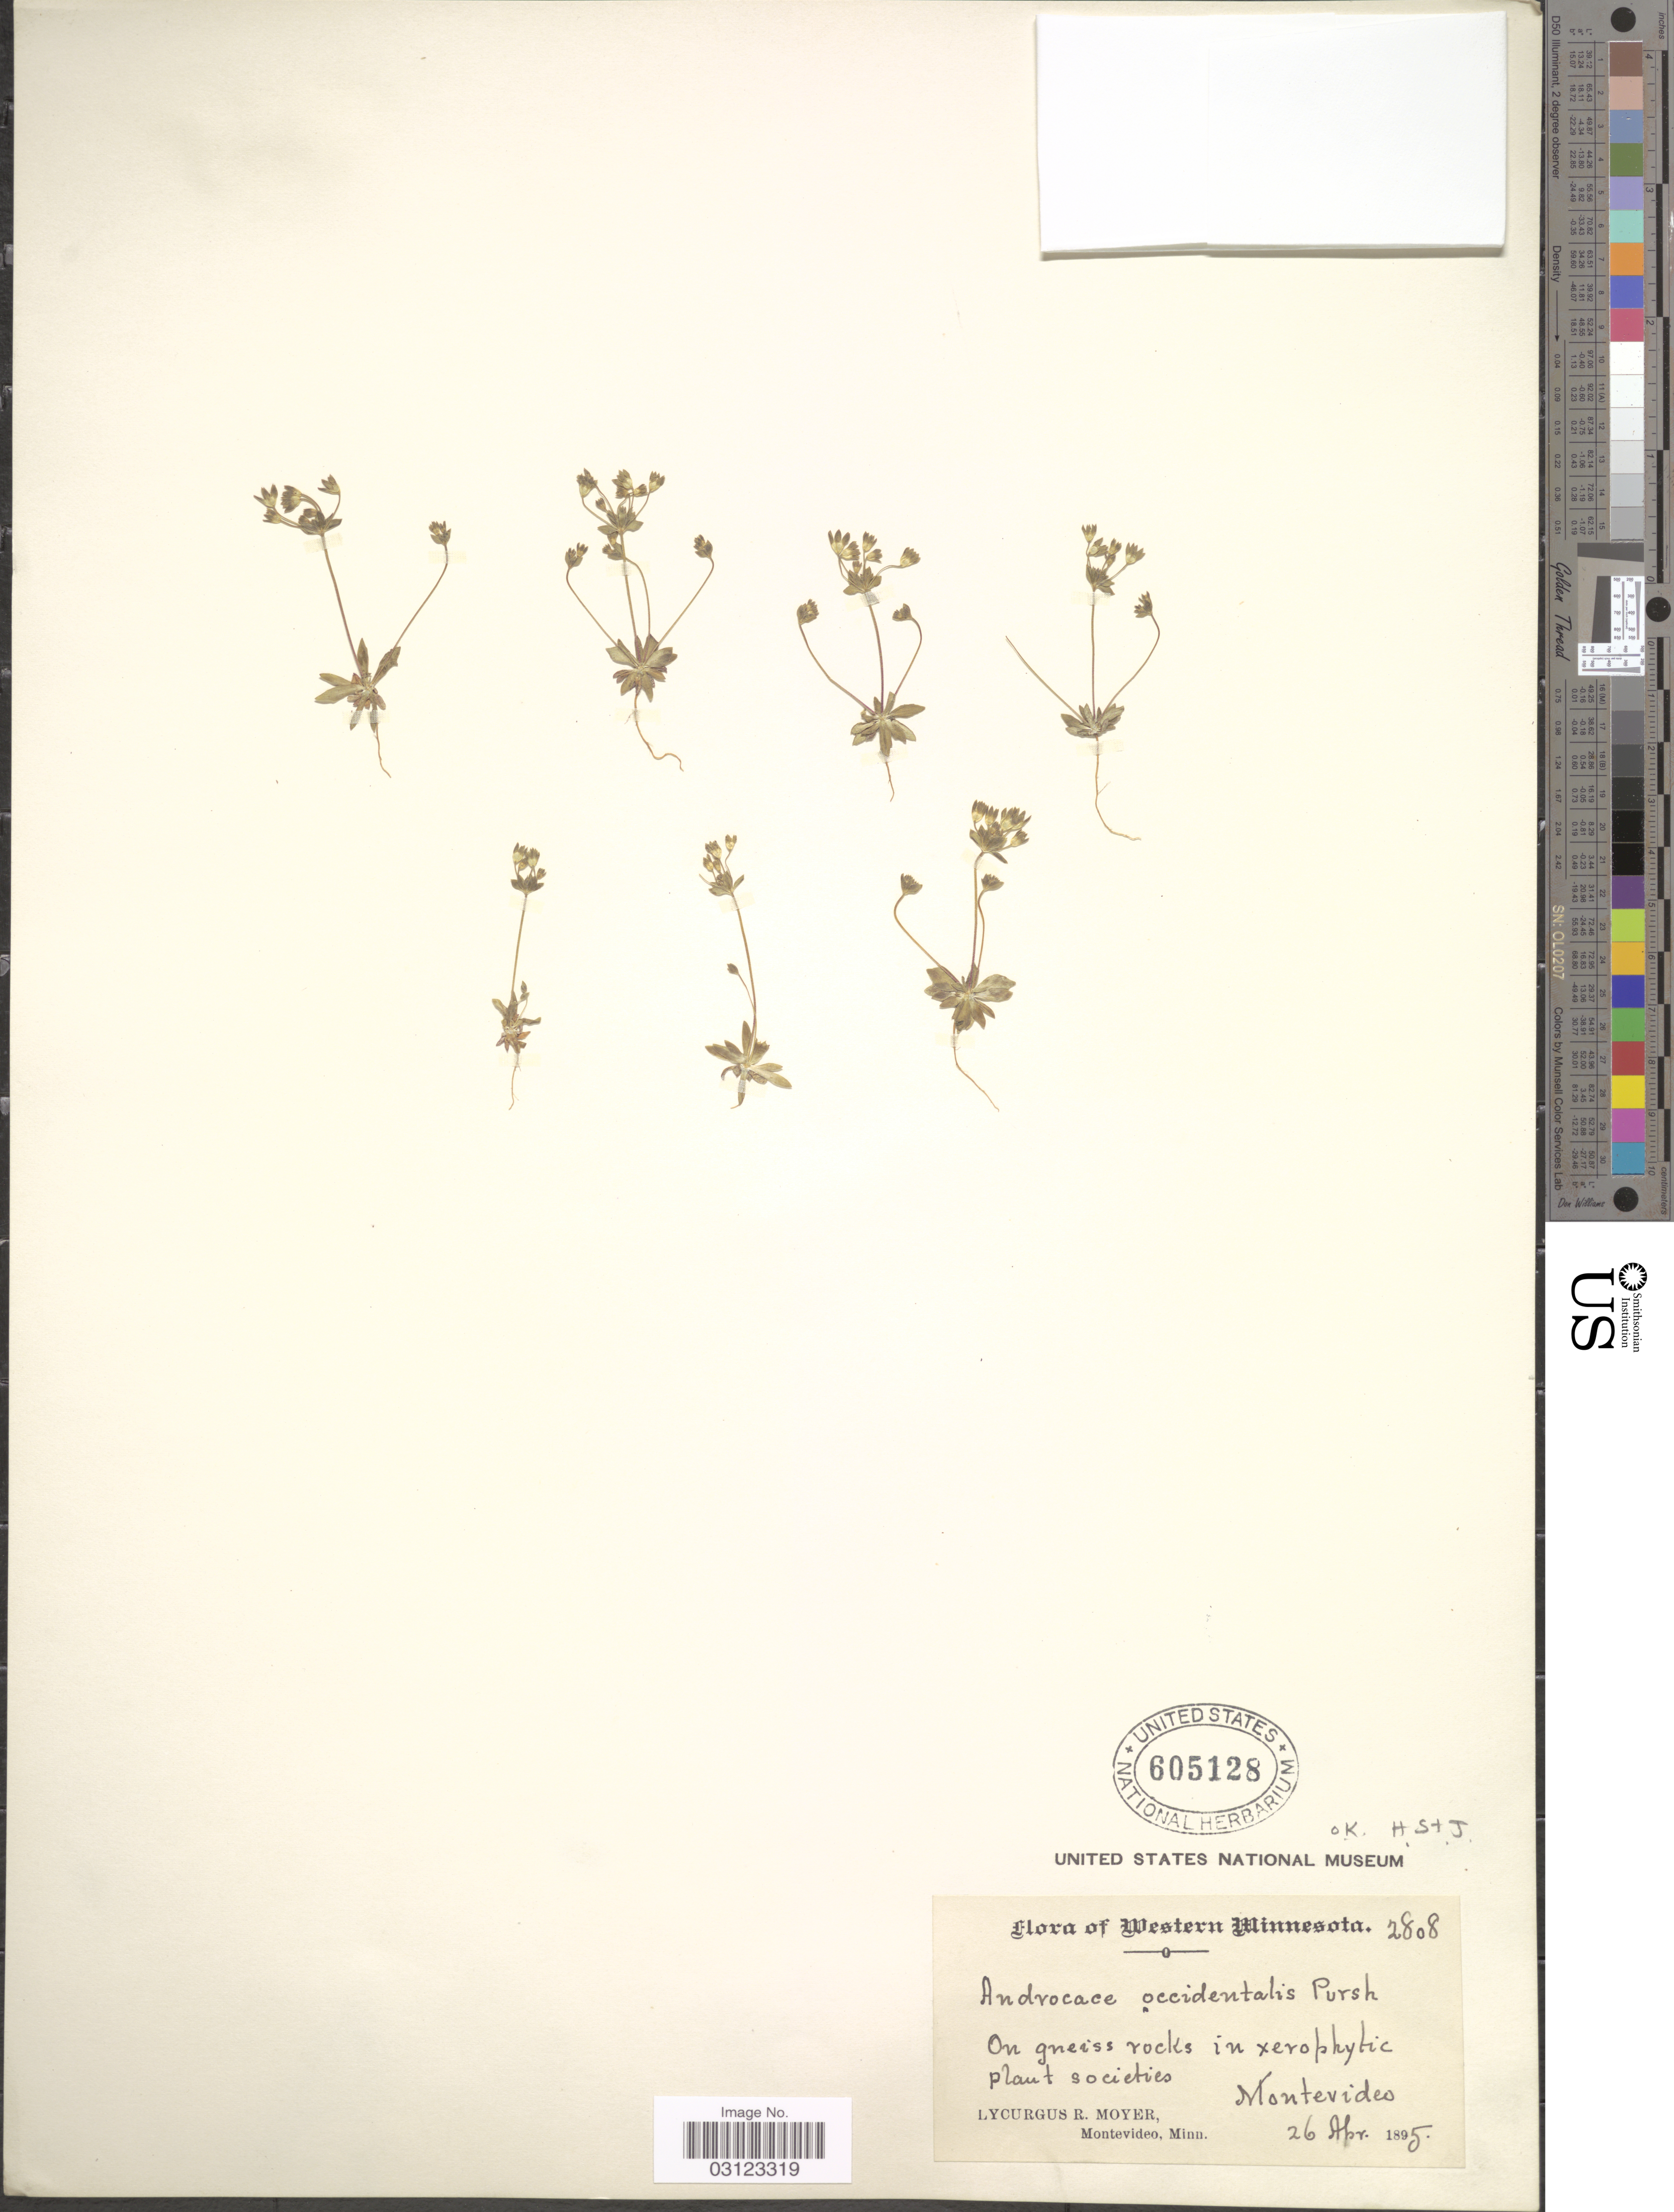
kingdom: Plantae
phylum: Tracheophyta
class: Magnoliopsida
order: Ericales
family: Primulaceae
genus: Androsace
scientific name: Androsace occidentalis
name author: (Pursh) Pursh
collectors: L. Moyer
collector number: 2808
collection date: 1895-04-26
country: United States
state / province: Minnesota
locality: Western Minnesota. Montevideo.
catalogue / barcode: US 605128